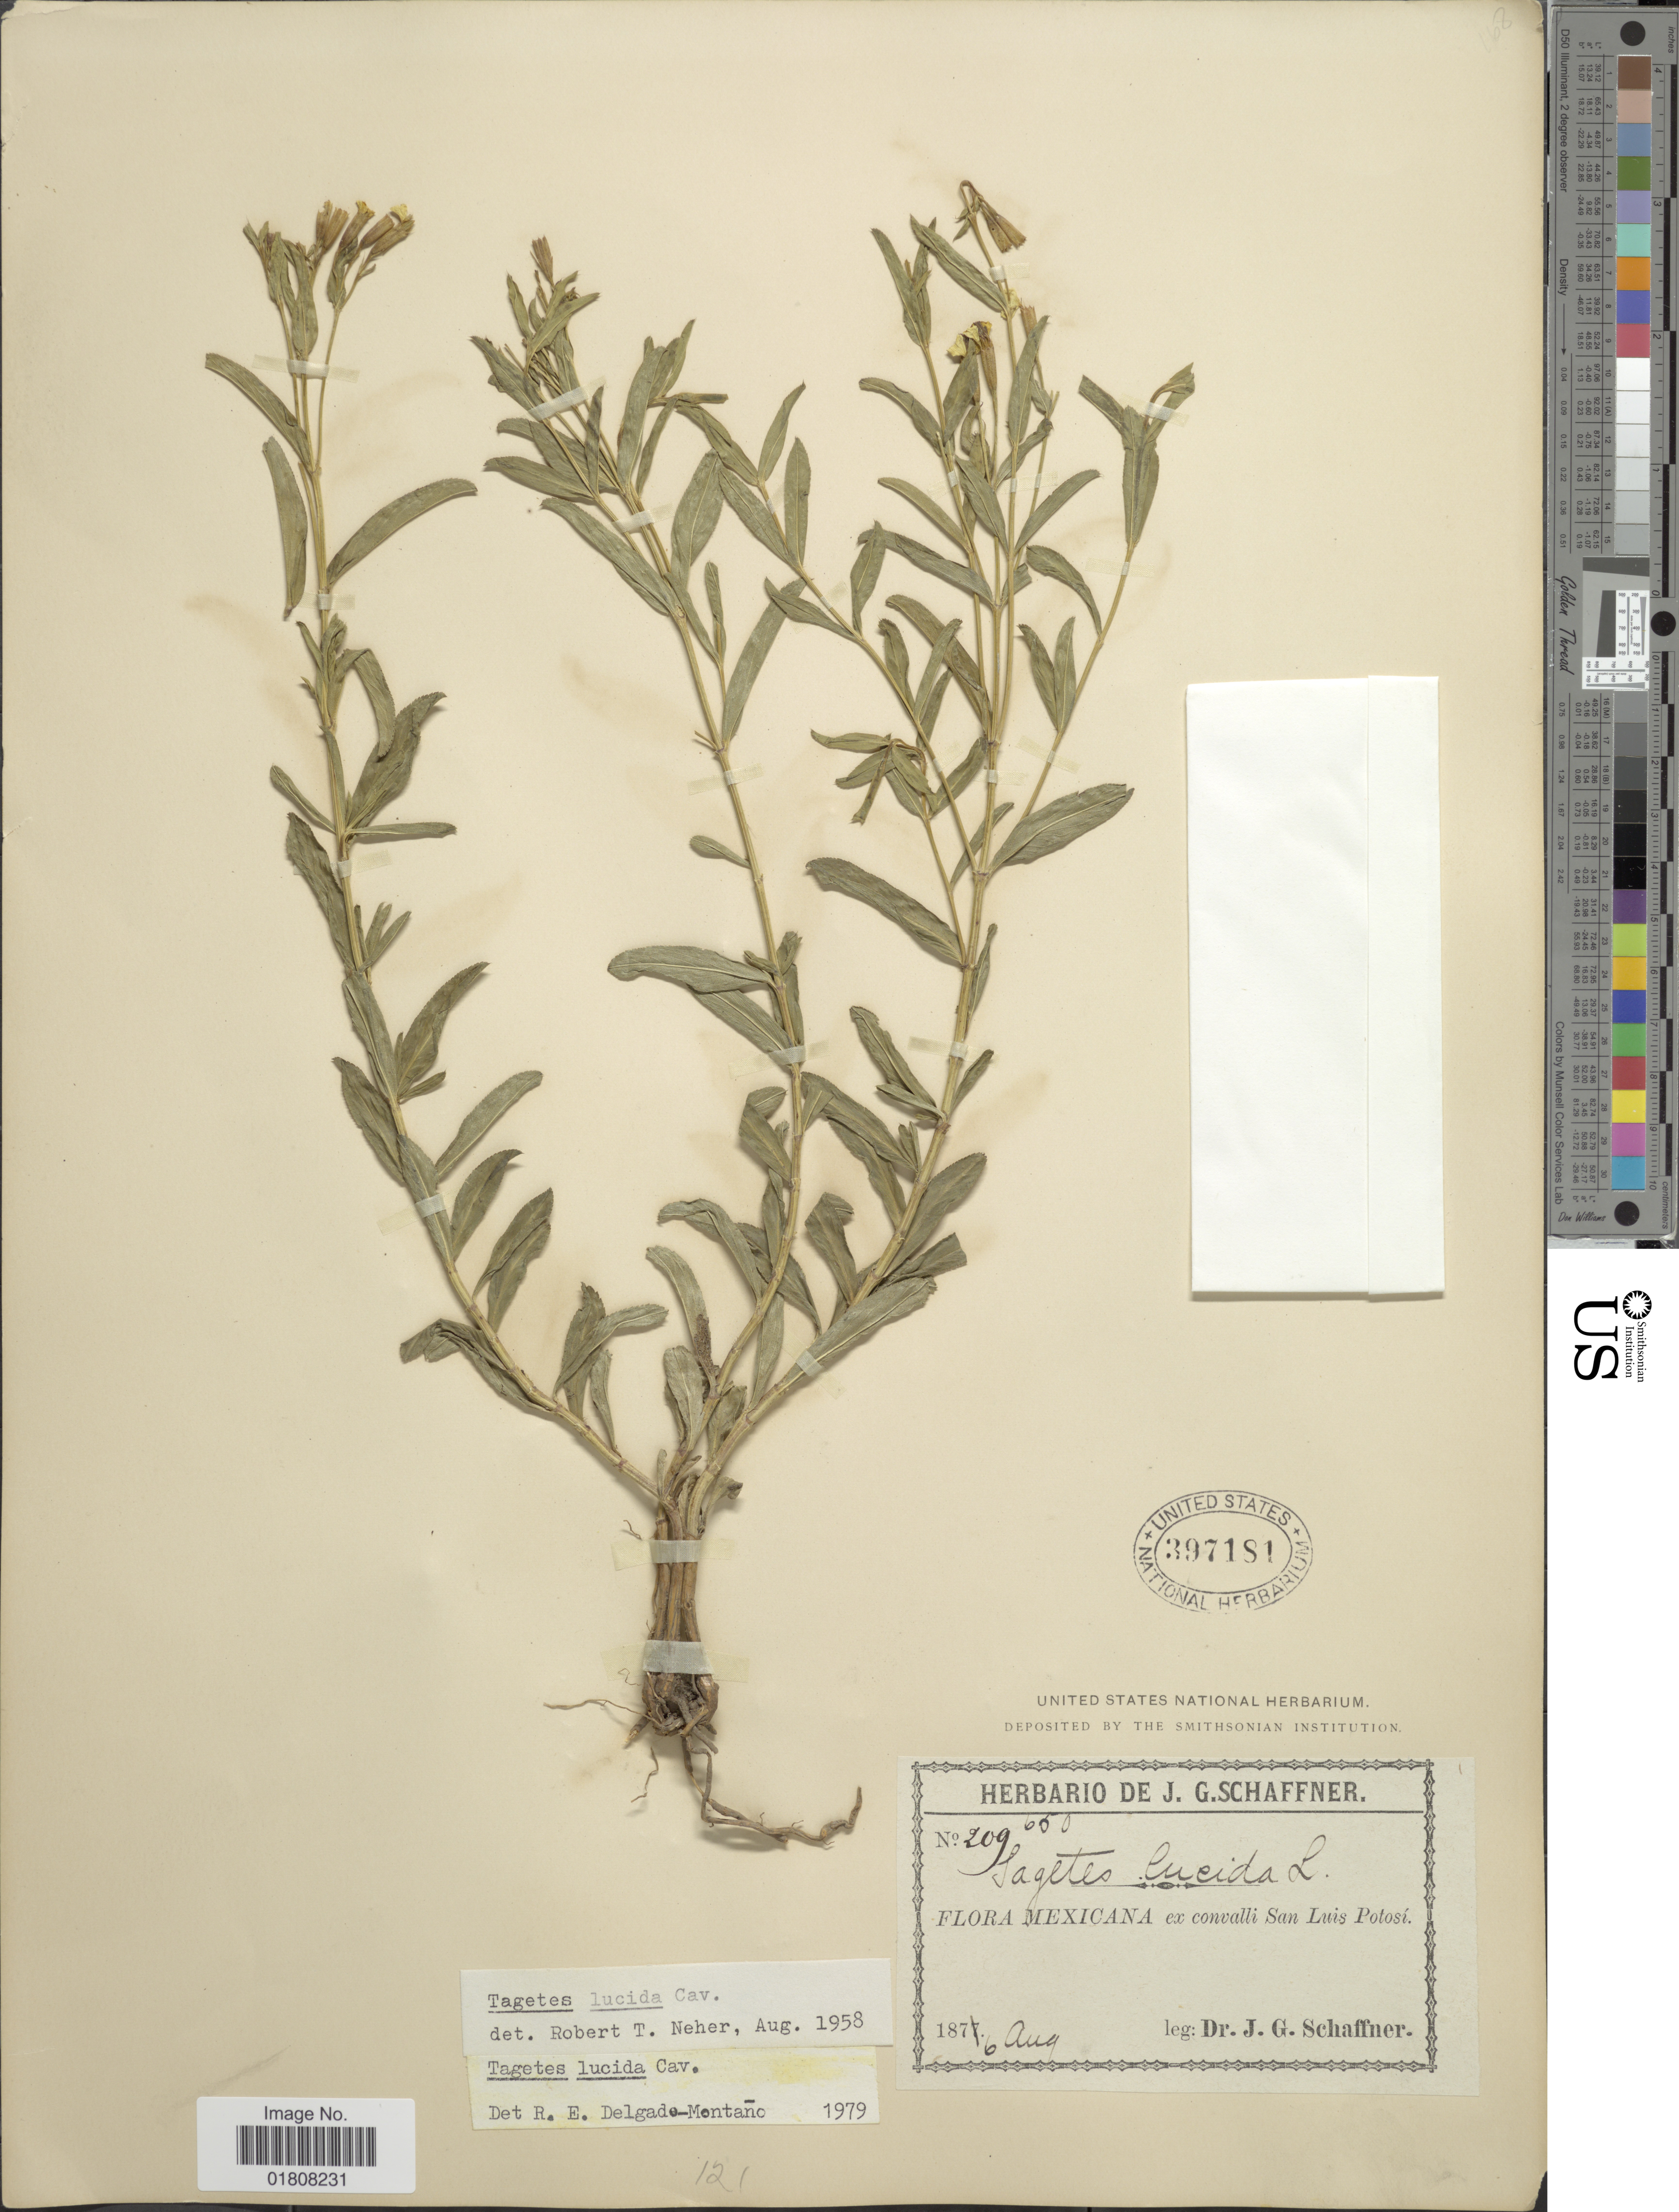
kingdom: Plantae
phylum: Tracheophyta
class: Magnoliopsida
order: Asterales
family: Asteraceae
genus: Tagetes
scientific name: Tagetes lucida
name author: Cav.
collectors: J. G. Schaffner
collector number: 209/650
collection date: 1876-08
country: Mexico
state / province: San Luis Potosí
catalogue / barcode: US 397181